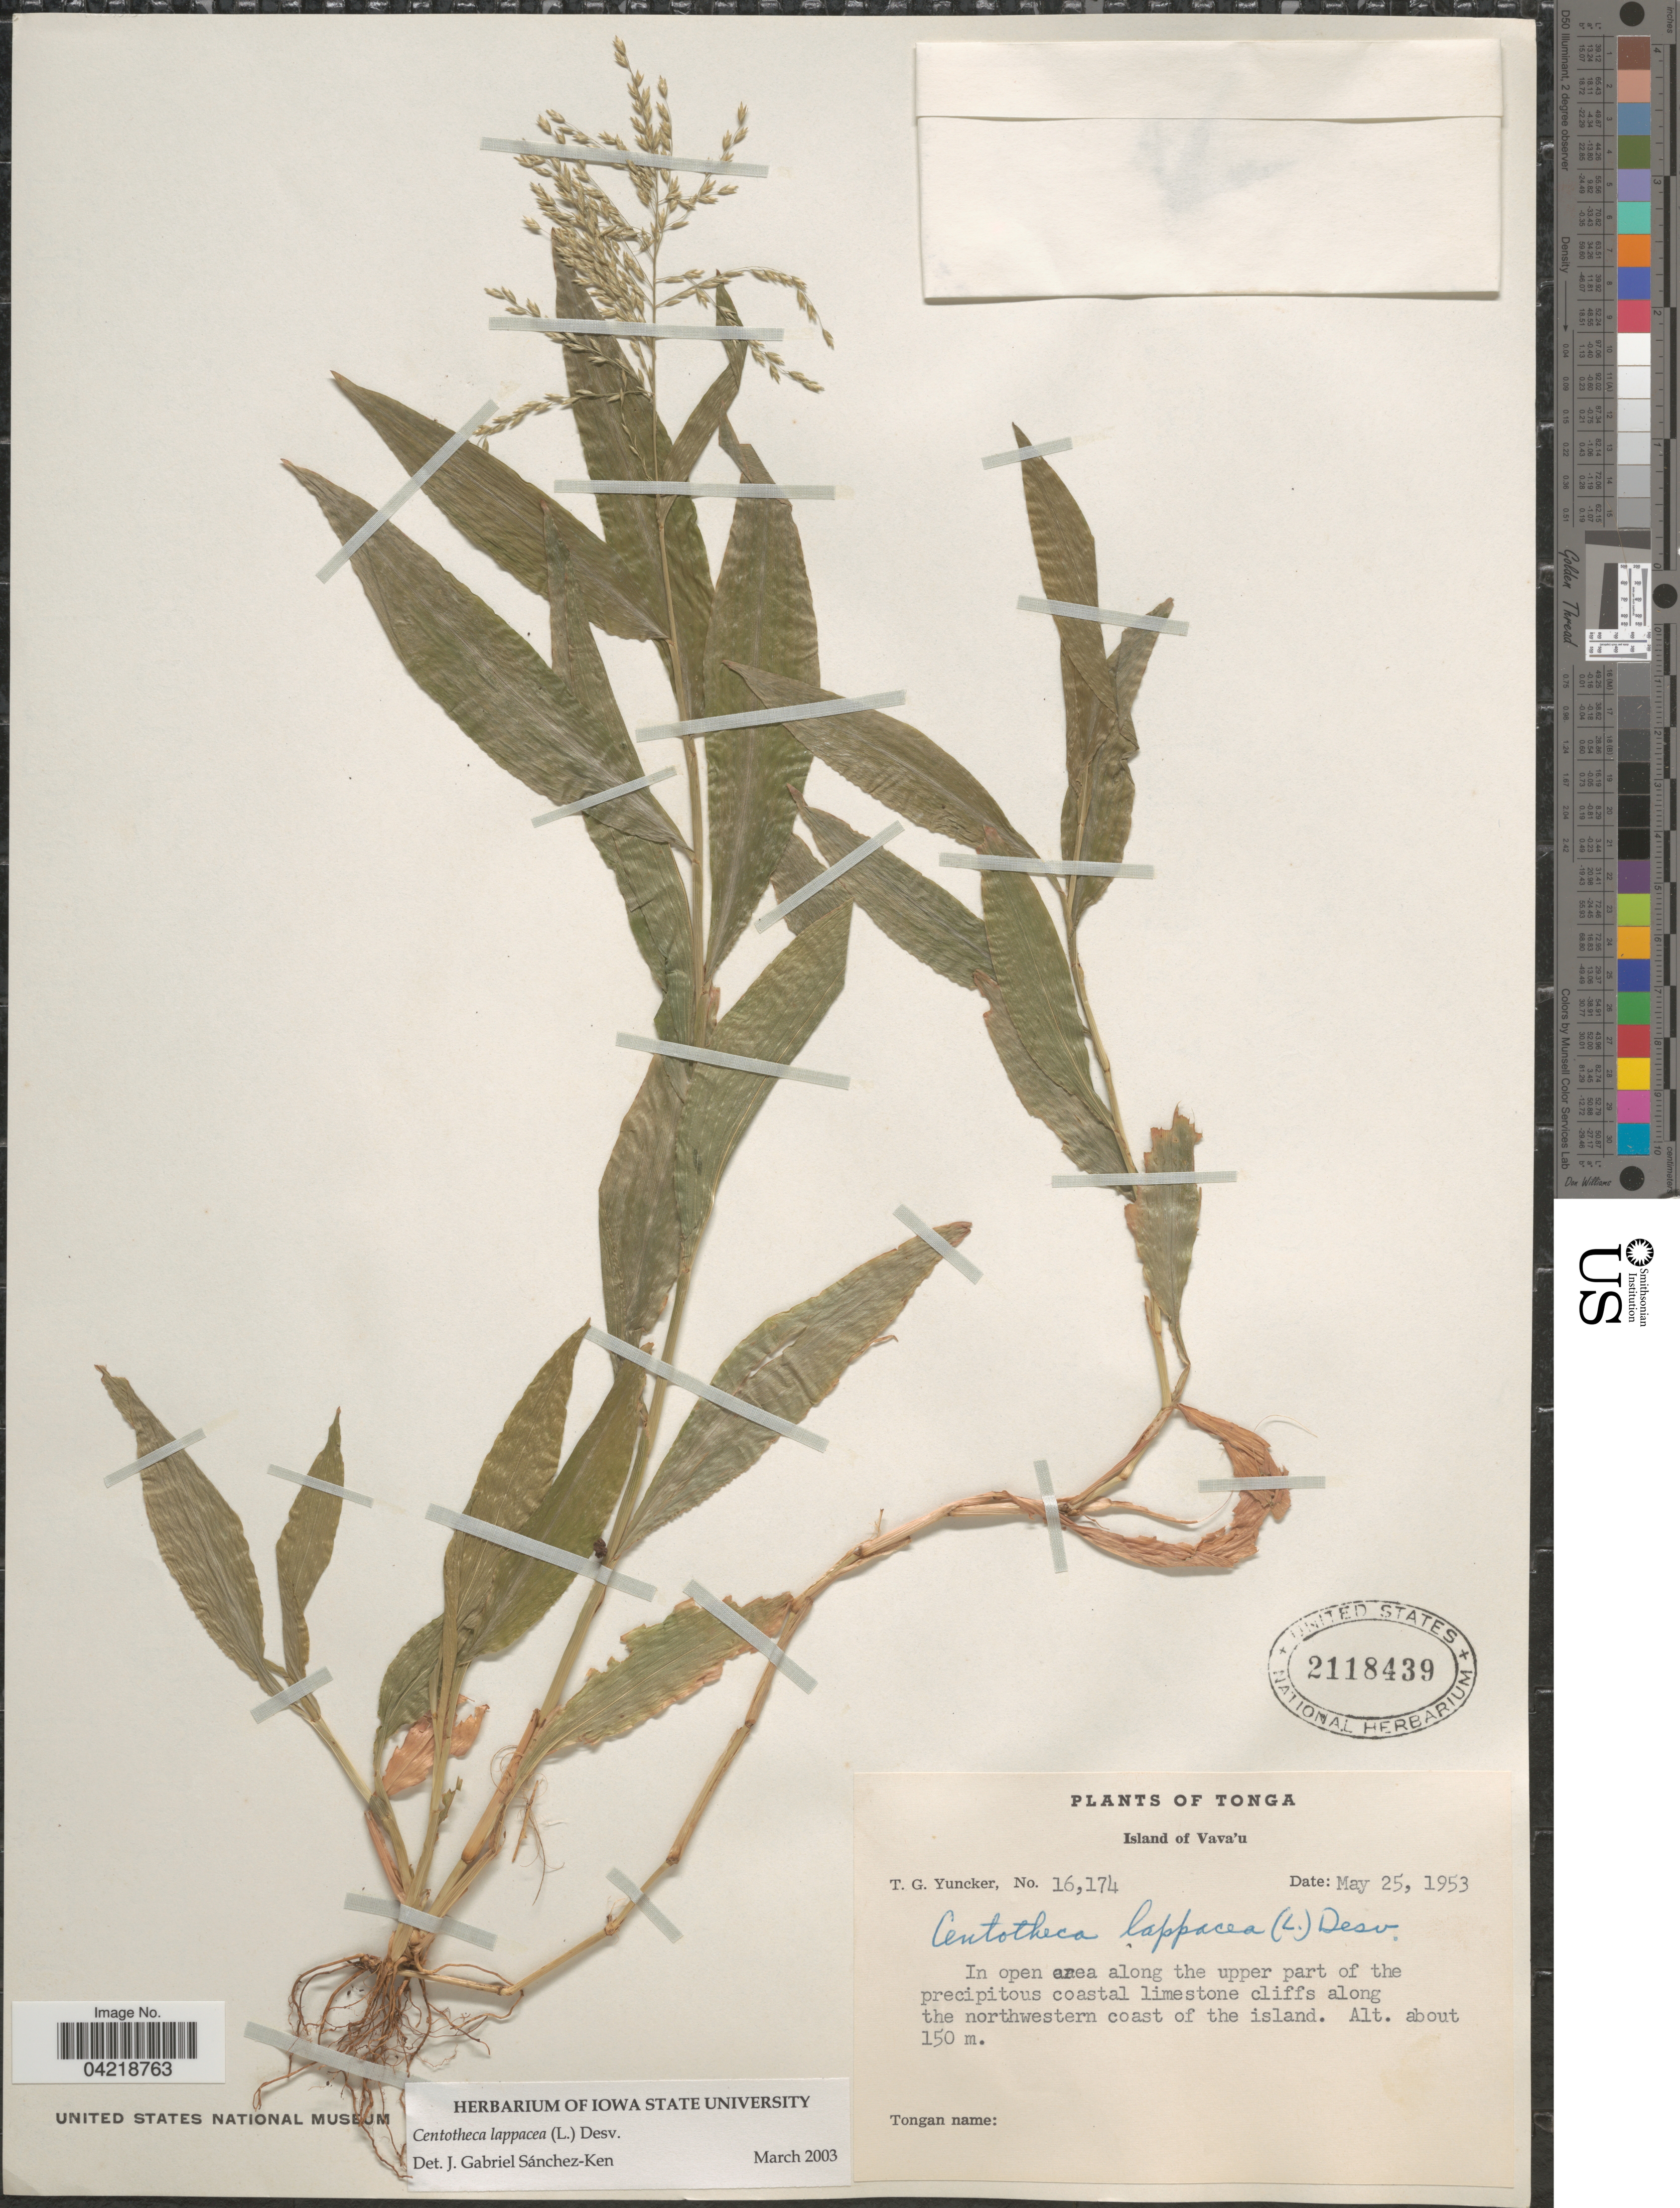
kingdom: Plantae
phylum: Tracheophyta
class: Liliopsida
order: Poales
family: Poaceae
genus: Centotheca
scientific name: Centotheca lappacea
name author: (L.) Desv.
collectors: T. G. Yuncker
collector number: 16174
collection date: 1953-05-25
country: Tonga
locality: Island of Vava'u. Along the northwestern coast of the island.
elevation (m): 150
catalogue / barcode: US 2118439